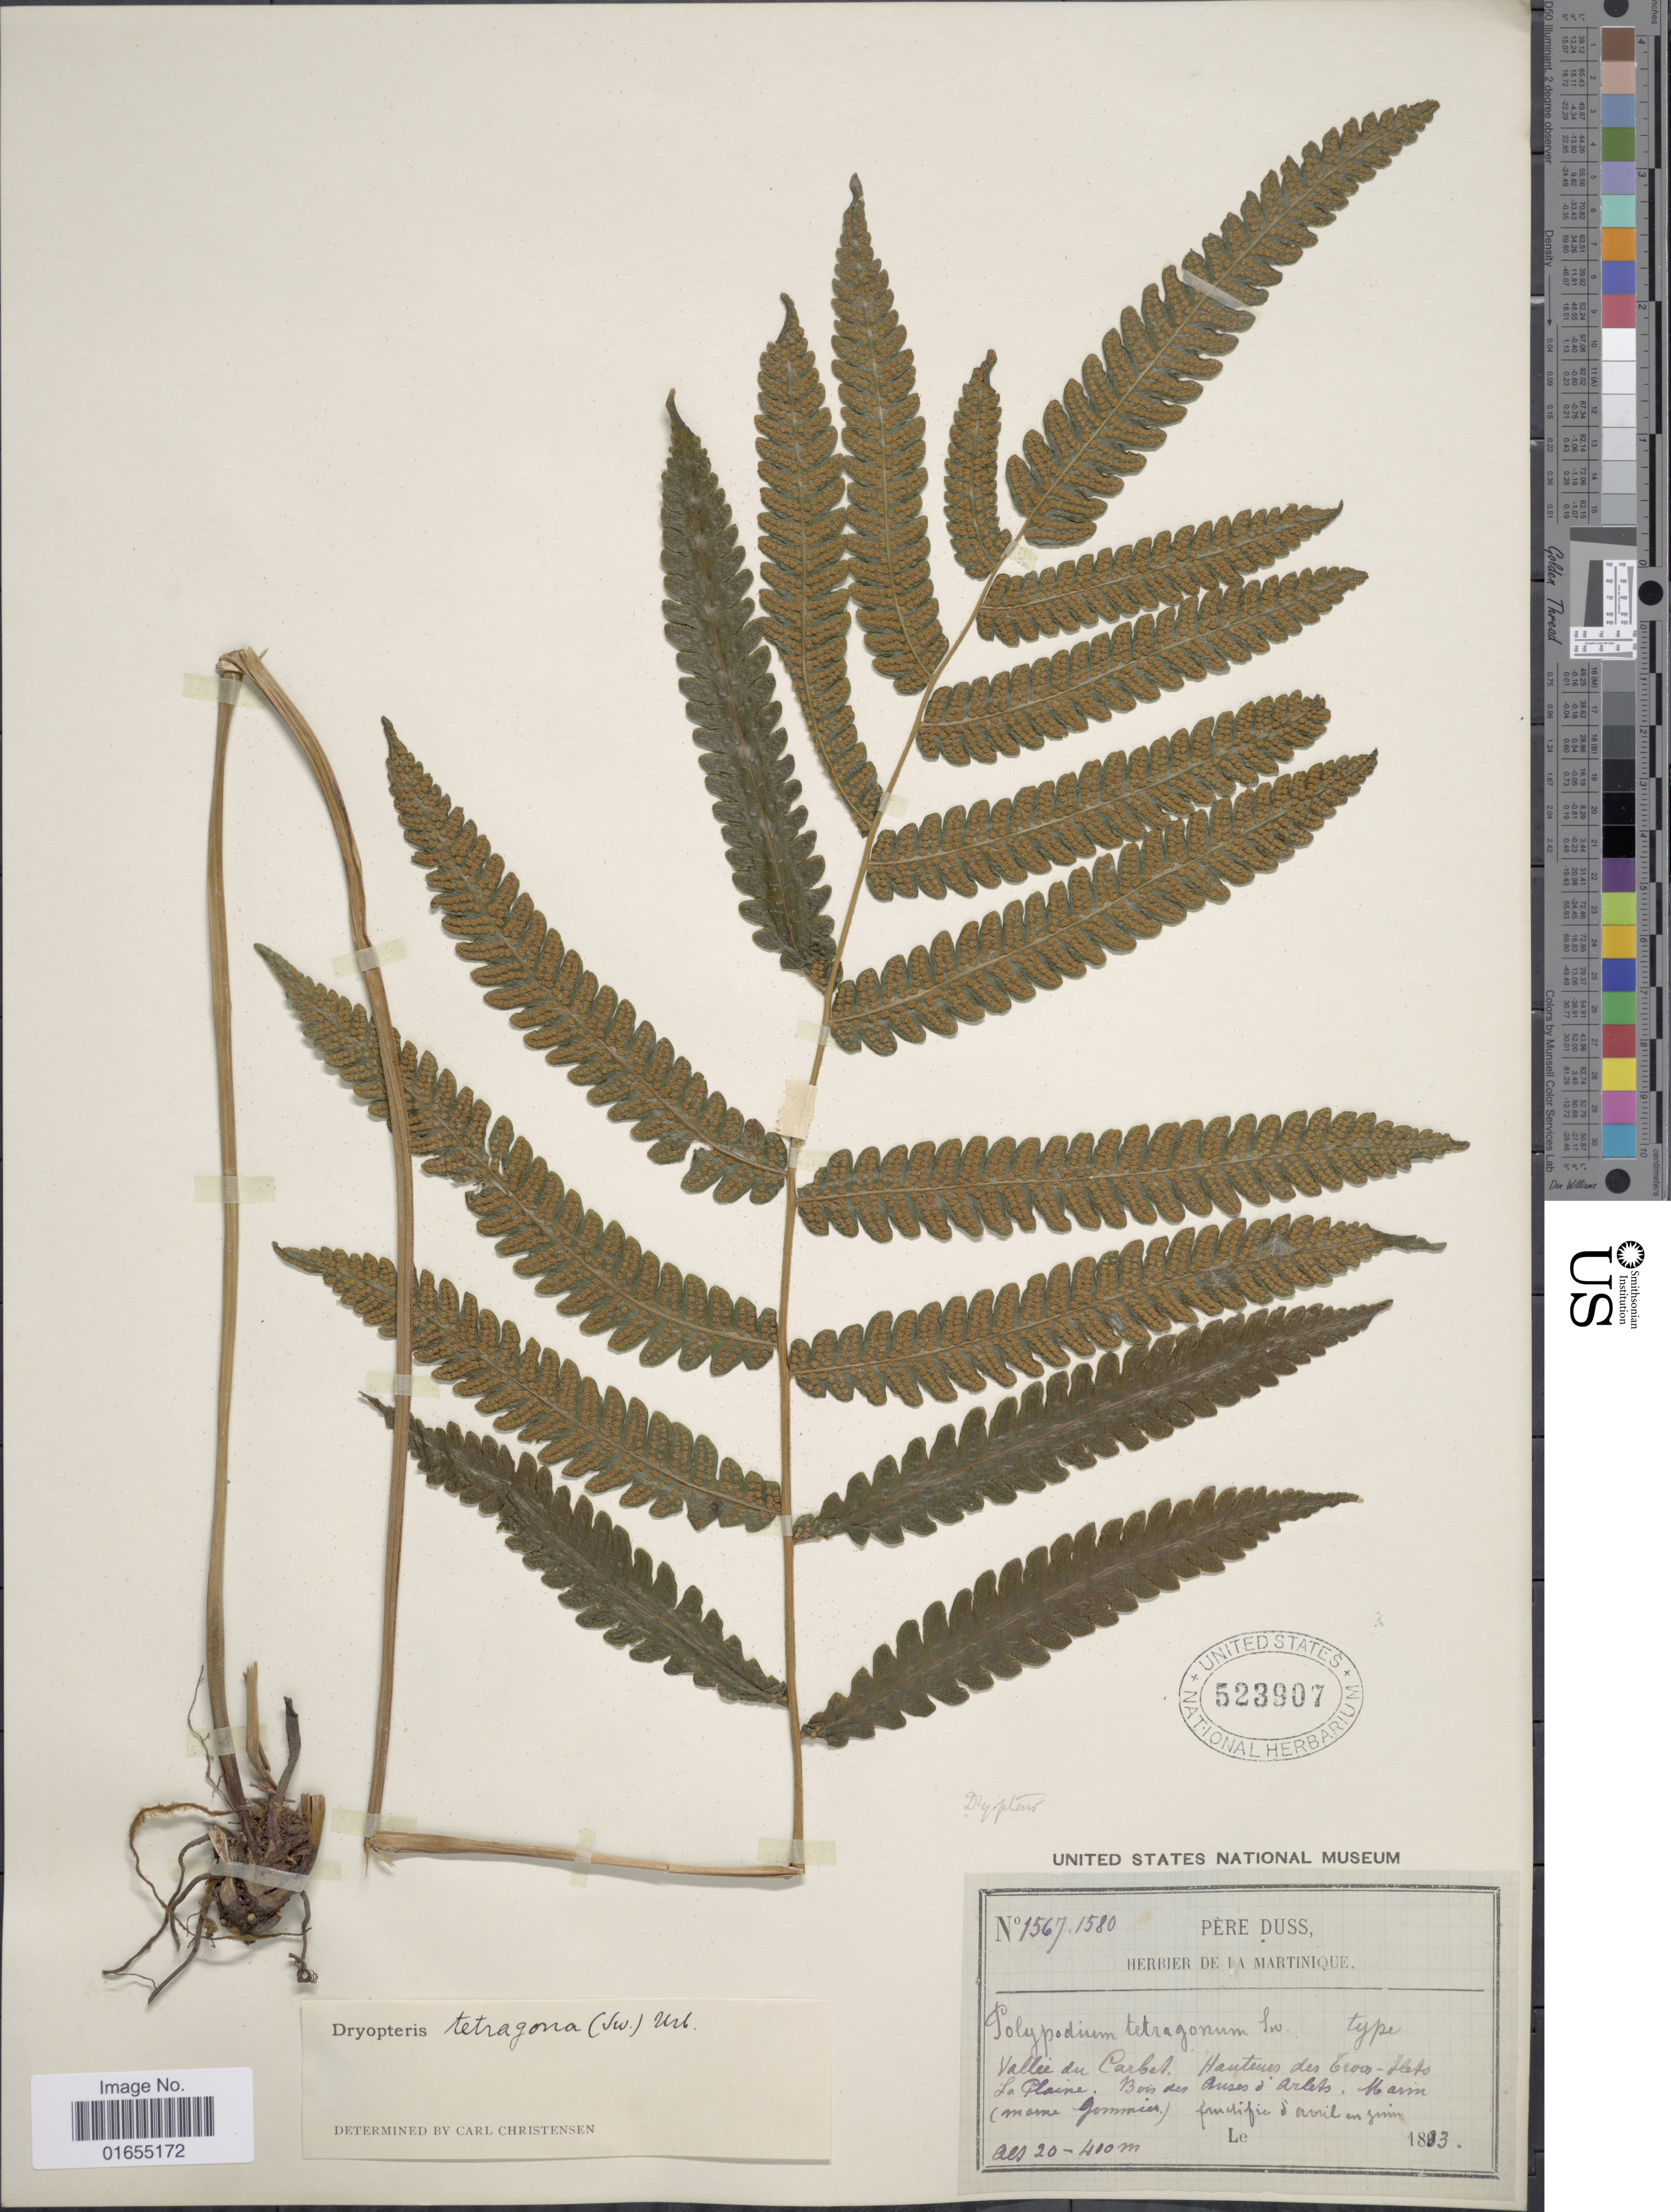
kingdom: Plantae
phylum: Tracheophyta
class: Polypodiopsida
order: Polypodiales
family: Thelypteridaceae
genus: Goniopteris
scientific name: Goniopteris subtetragona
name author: (Link) Vareschi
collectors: Père Duss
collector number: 1567.1580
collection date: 1893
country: Martinique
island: Martinique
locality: Vallee du Carbet. Hauteurs des Trois-Ilets La Plaine. Bois des Anses-d'Arlets. Marin (morne Gommier).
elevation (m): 20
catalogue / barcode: US 523907